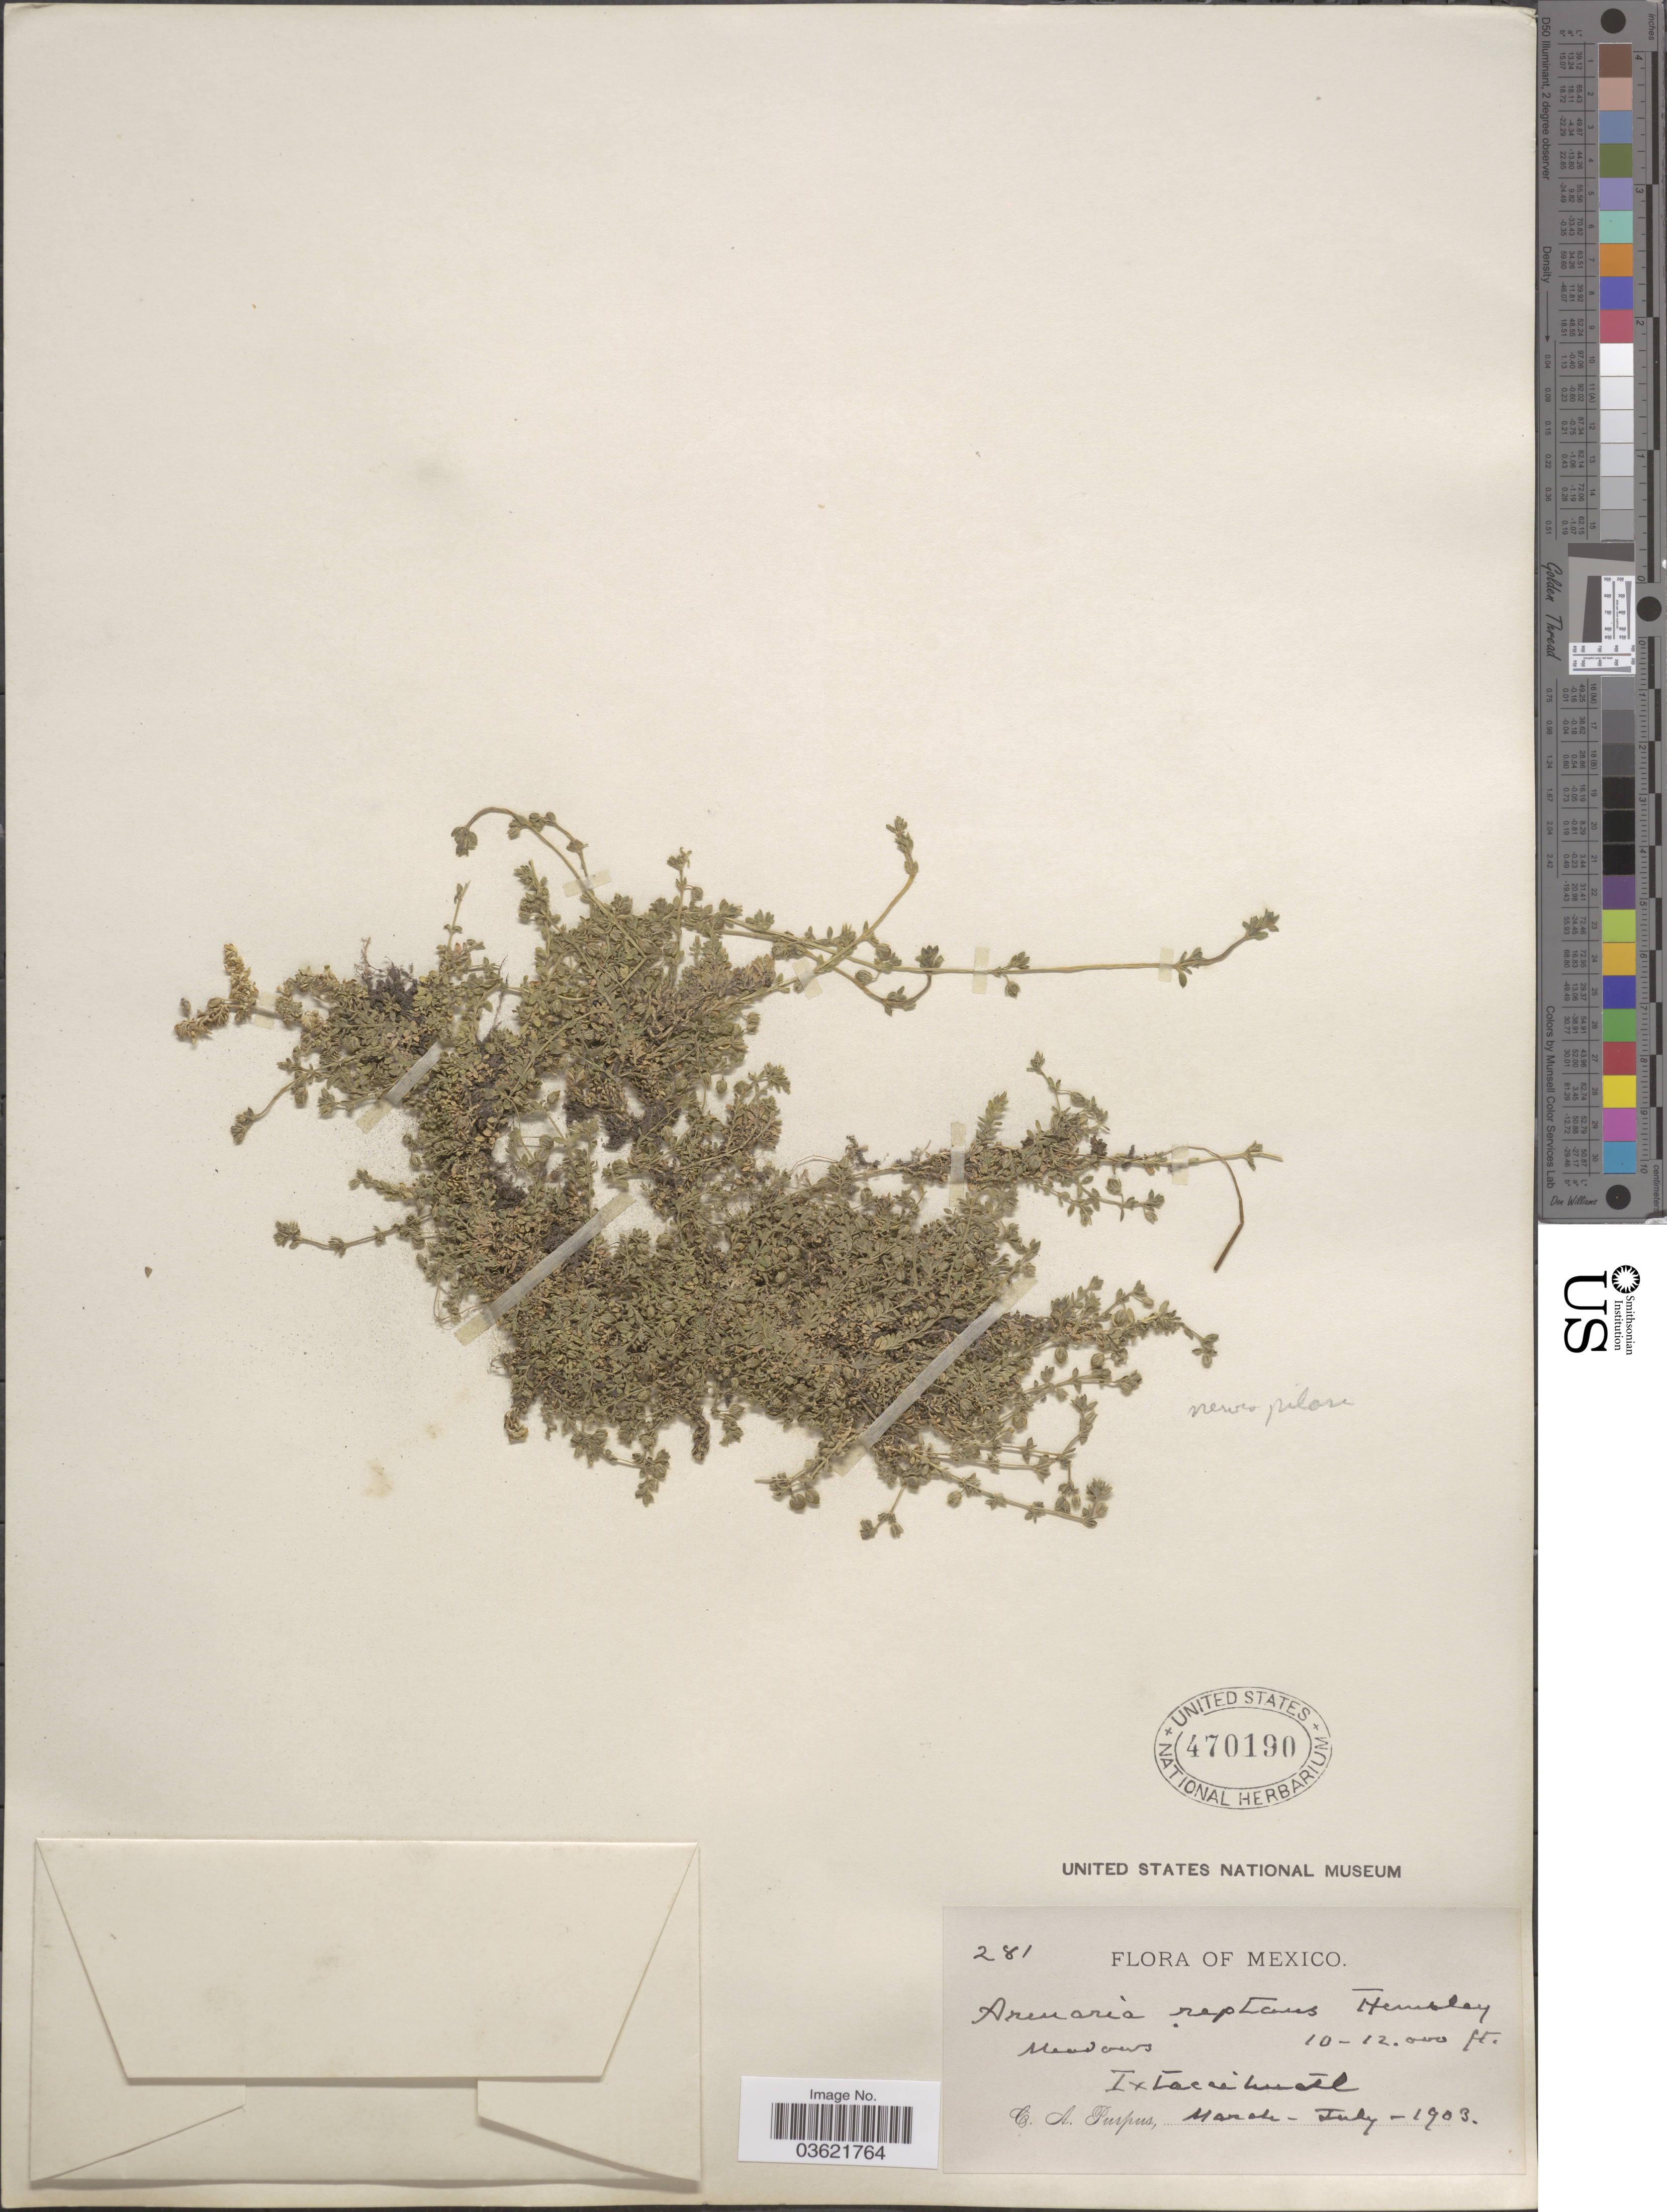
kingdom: Plantae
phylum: Tracheophyta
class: Magnoliopsida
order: Caryophyllales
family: Caryophyllaceae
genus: Arenaria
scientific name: Arenaria reptans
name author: Hemsl.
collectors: C. A. Purpus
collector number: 281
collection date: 1903-03/1903-07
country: Mexico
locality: Ixtaccihuatl.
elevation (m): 3048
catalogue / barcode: US 470190